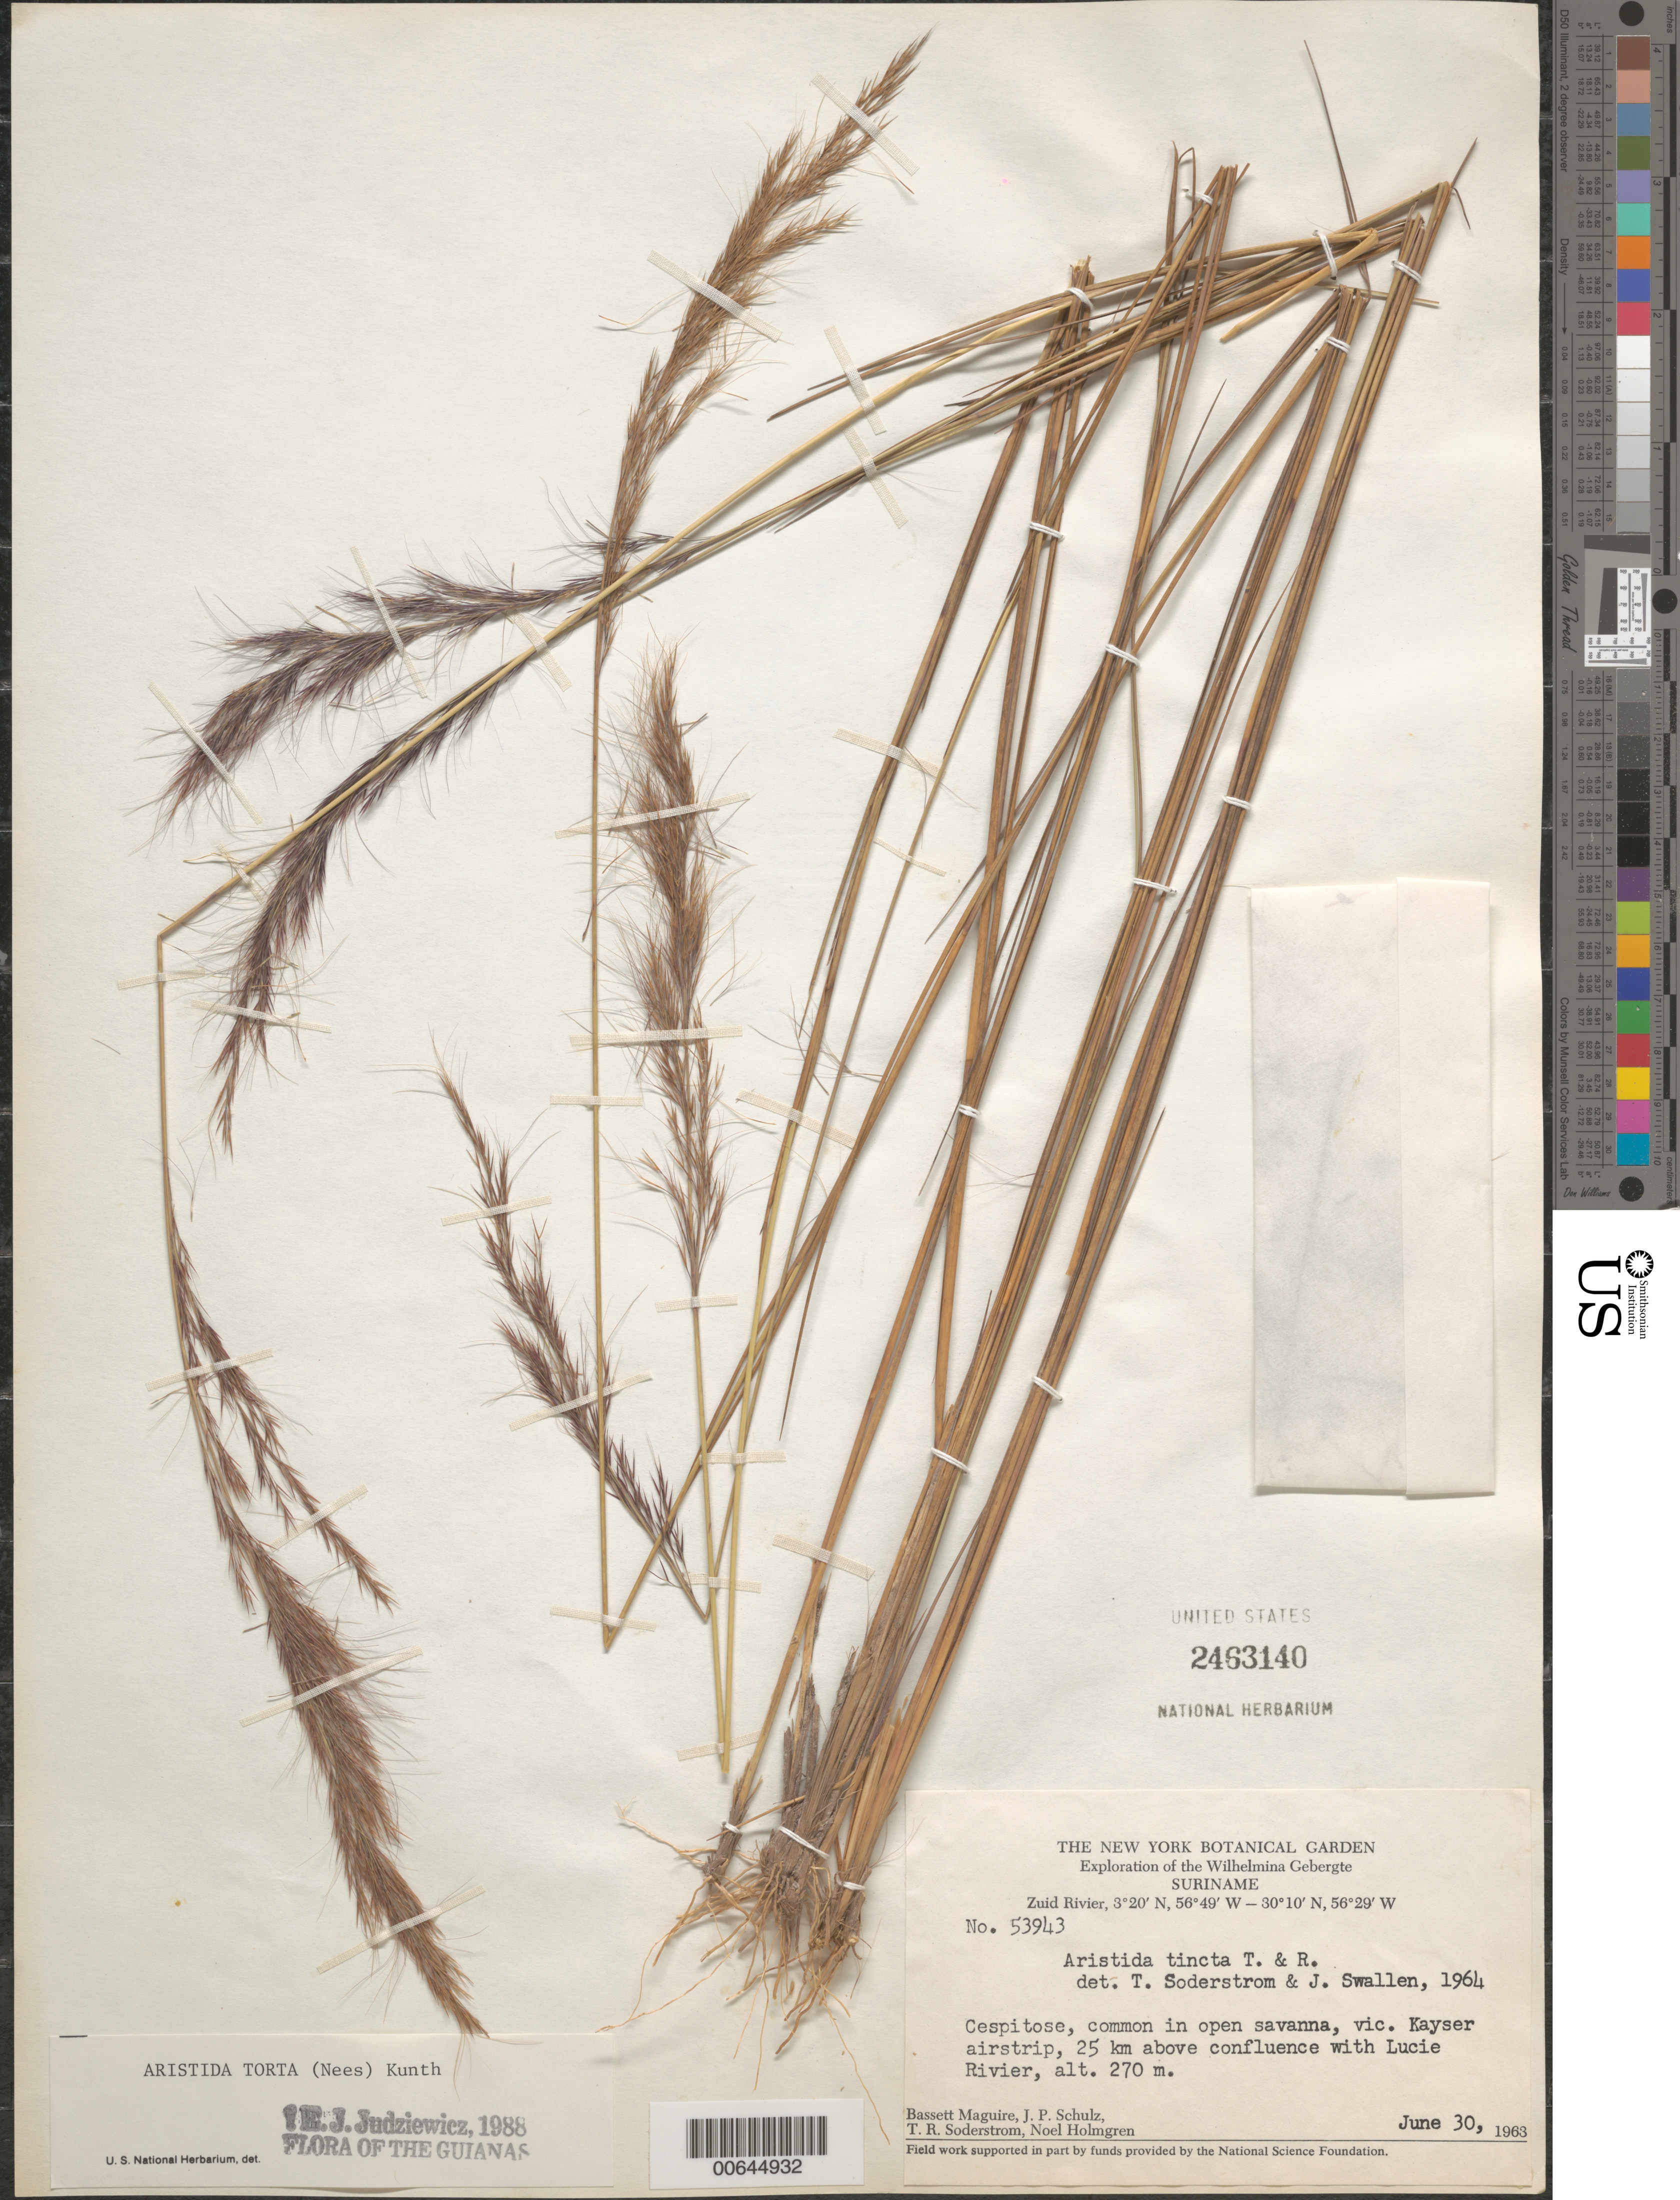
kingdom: Plantae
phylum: Tracheophyta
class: Liliopsida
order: Poales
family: Poaceae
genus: Aristida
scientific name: Aristida torta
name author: (Nees) Kunth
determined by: Judziewicz, E. J.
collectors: B. Maguire, J. P. Schulz, T. R. Soderstrom & N. H. Holmgren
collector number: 53943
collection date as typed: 30-Jun-63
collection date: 1963-06-30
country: Suriname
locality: Kayser Airstrip, Zuid R., 45 km above confl. with Lucie R., Wilhelmina Gebergte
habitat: Open savanna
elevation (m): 270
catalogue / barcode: US 2463140